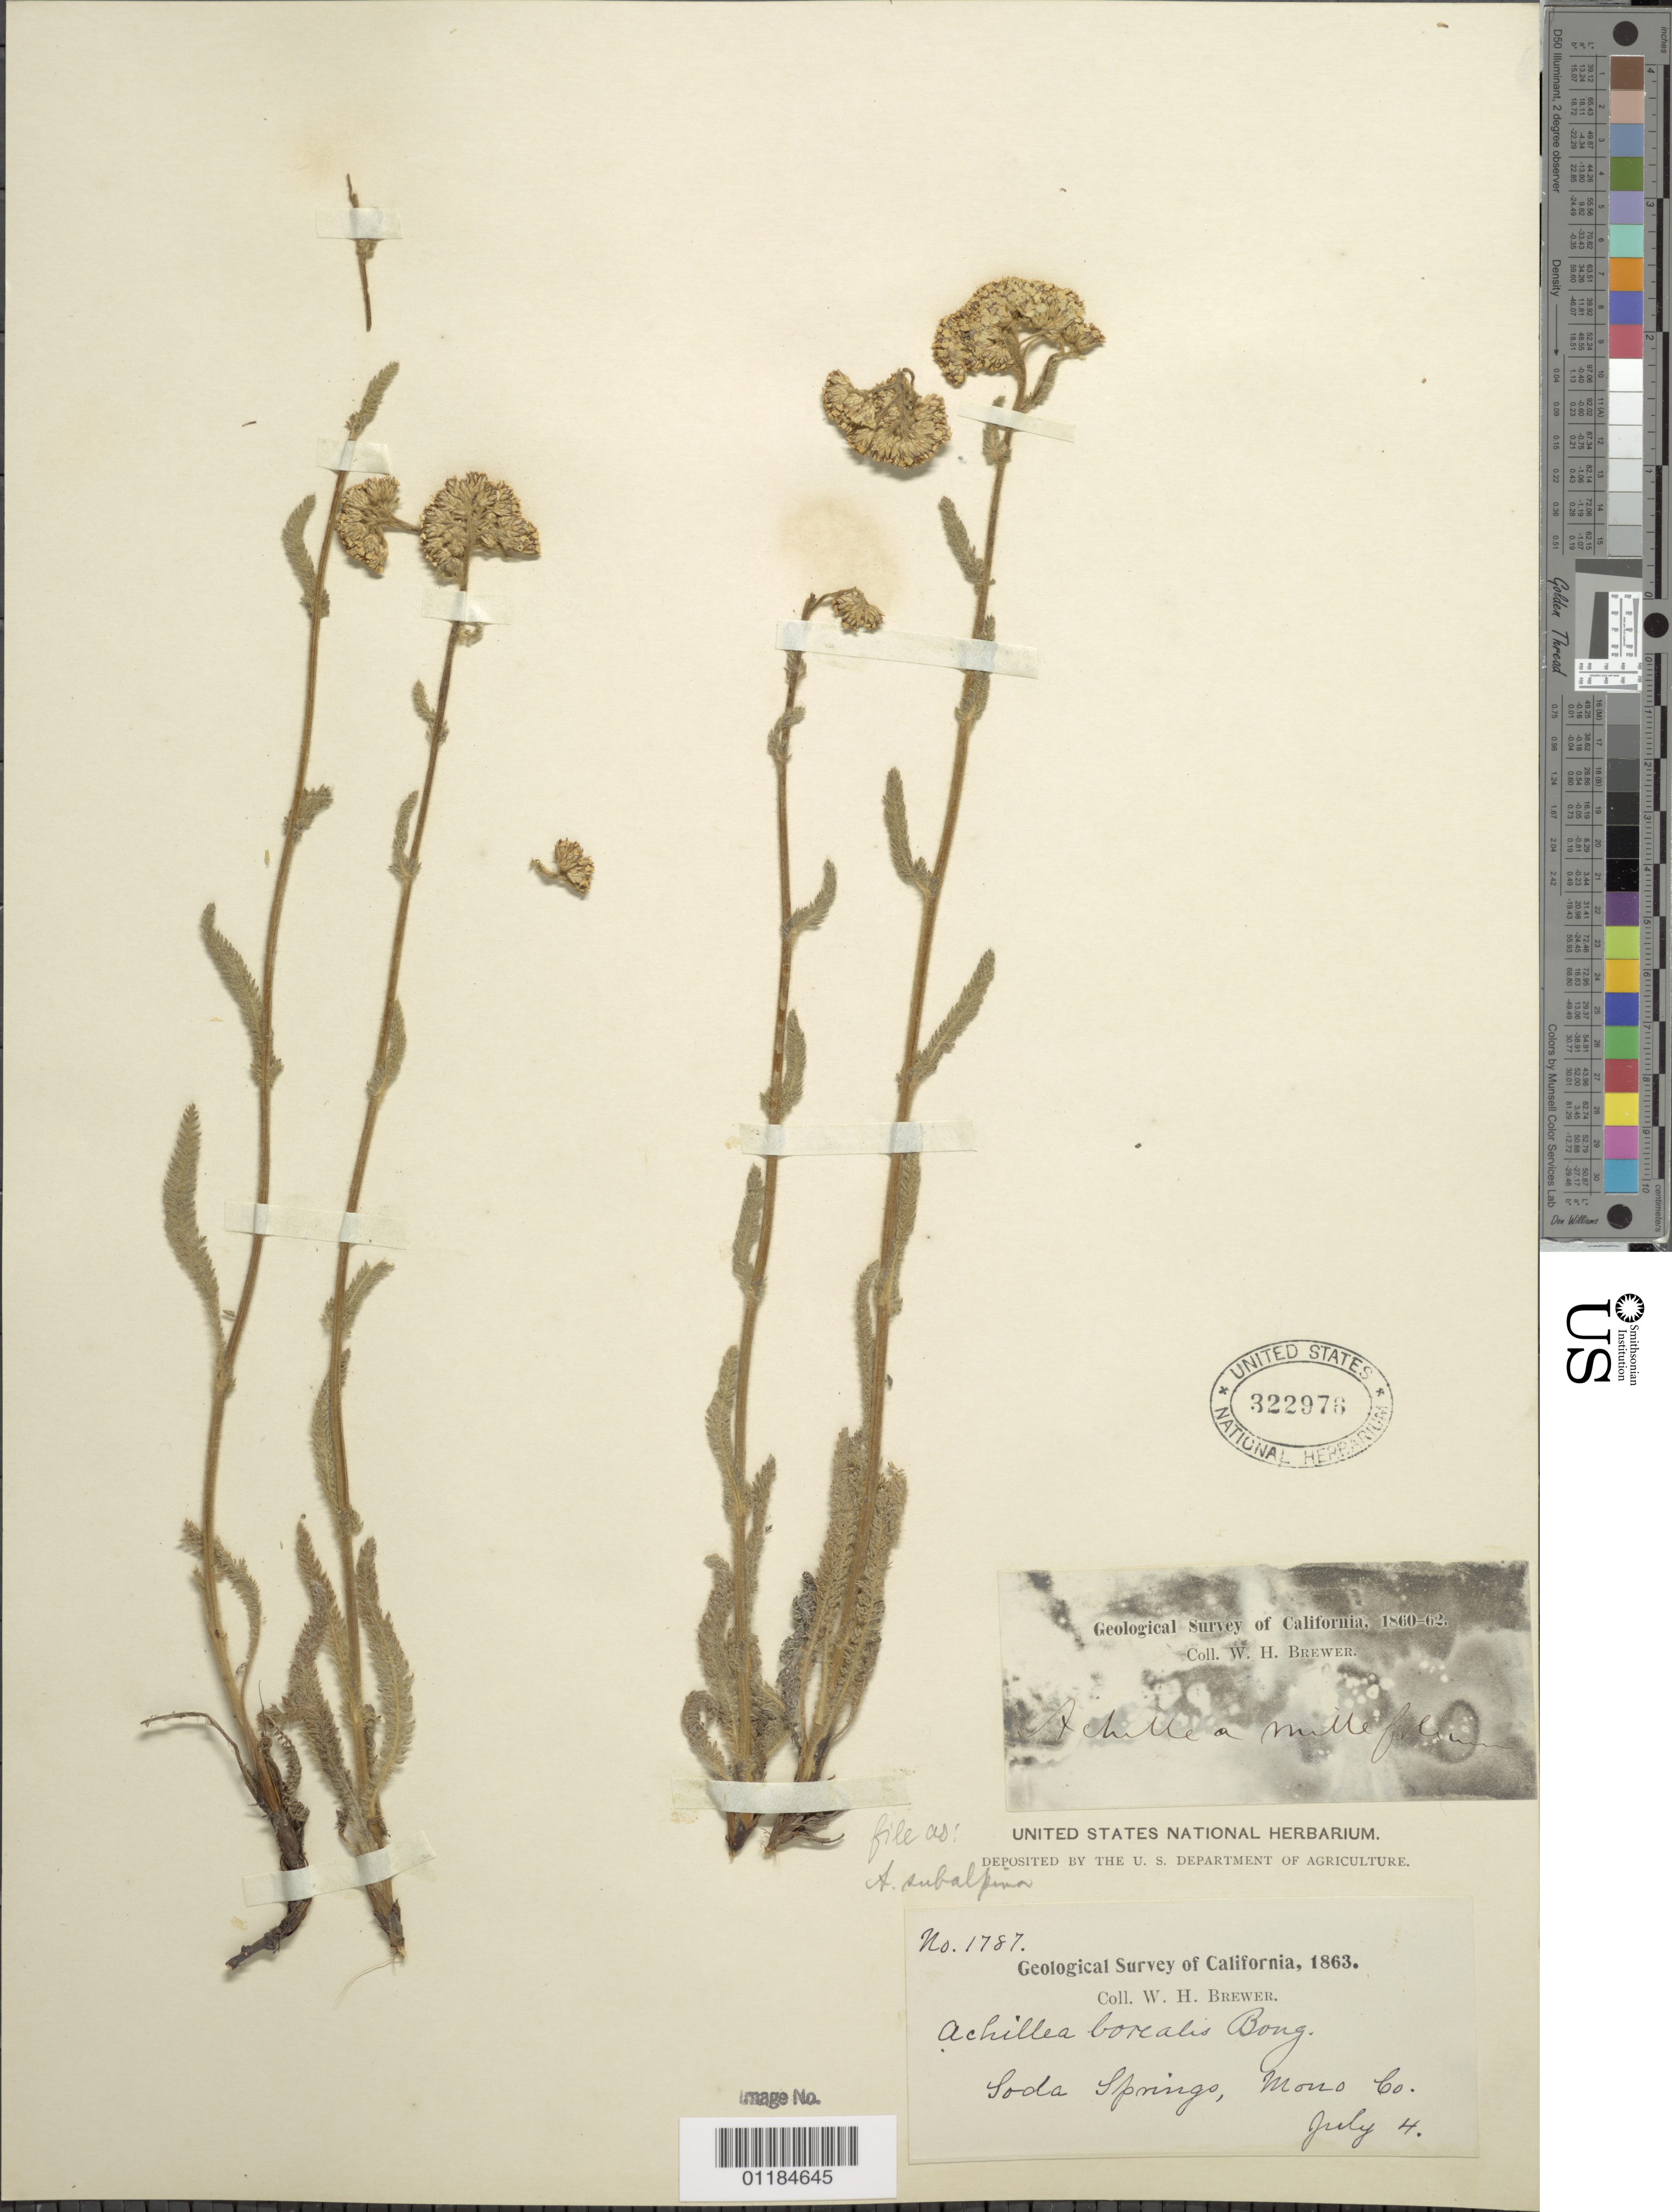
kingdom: Plantae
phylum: Tracheophyta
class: Magnoliopsida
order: Asterales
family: Asteraceae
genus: Achillea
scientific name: Achillea subalpina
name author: Greene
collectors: W. H. Brewer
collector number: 1787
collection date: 1863-07-04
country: United States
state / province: California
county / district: Mono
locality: Soda Springs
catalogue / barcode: US 322976